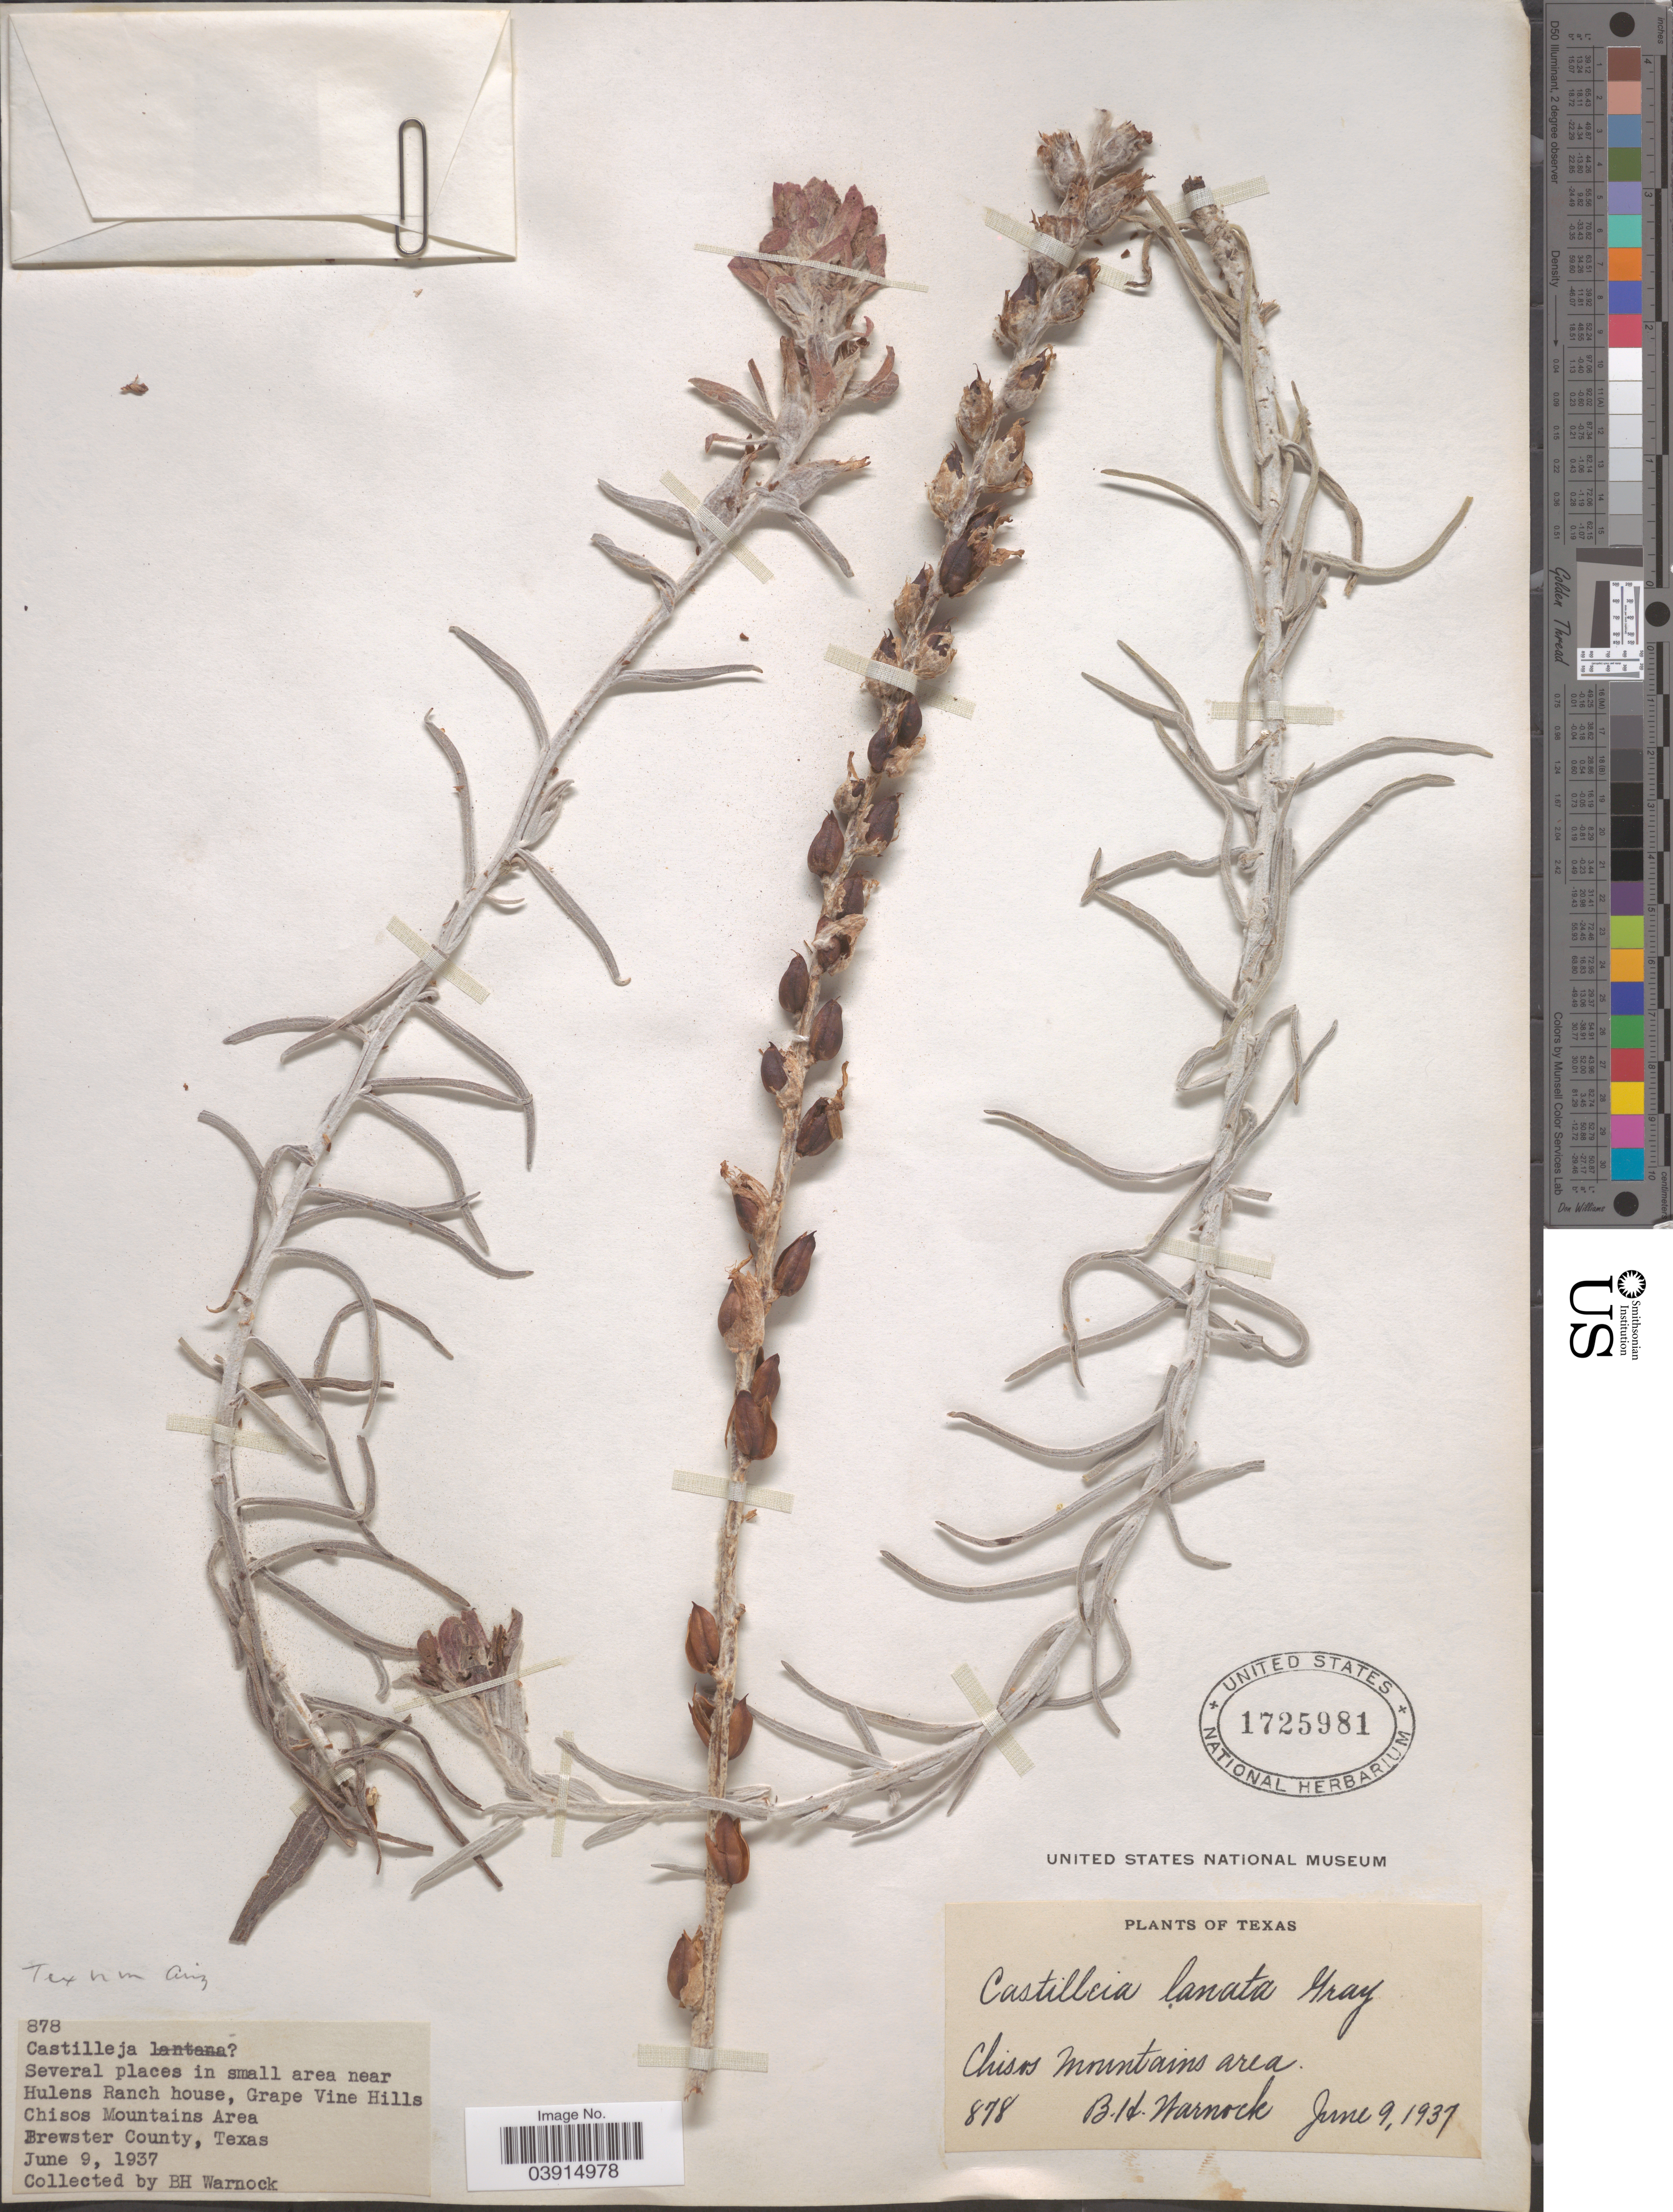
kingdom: Plantae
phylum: Tracheophyta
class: Magnoliopsida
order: Lamiales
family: Orobanchaceae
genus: Castilleja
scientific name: Castilleja sp.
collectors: B. H. Warnock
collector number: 878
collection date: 1937-06-09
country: United States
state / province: Texas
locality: Several places in small area near Hulens Ranch house, Grape Vine Hills Chisos Mountains Area. Brewster County. Chisos Mountains area.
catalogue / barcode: US 1725981